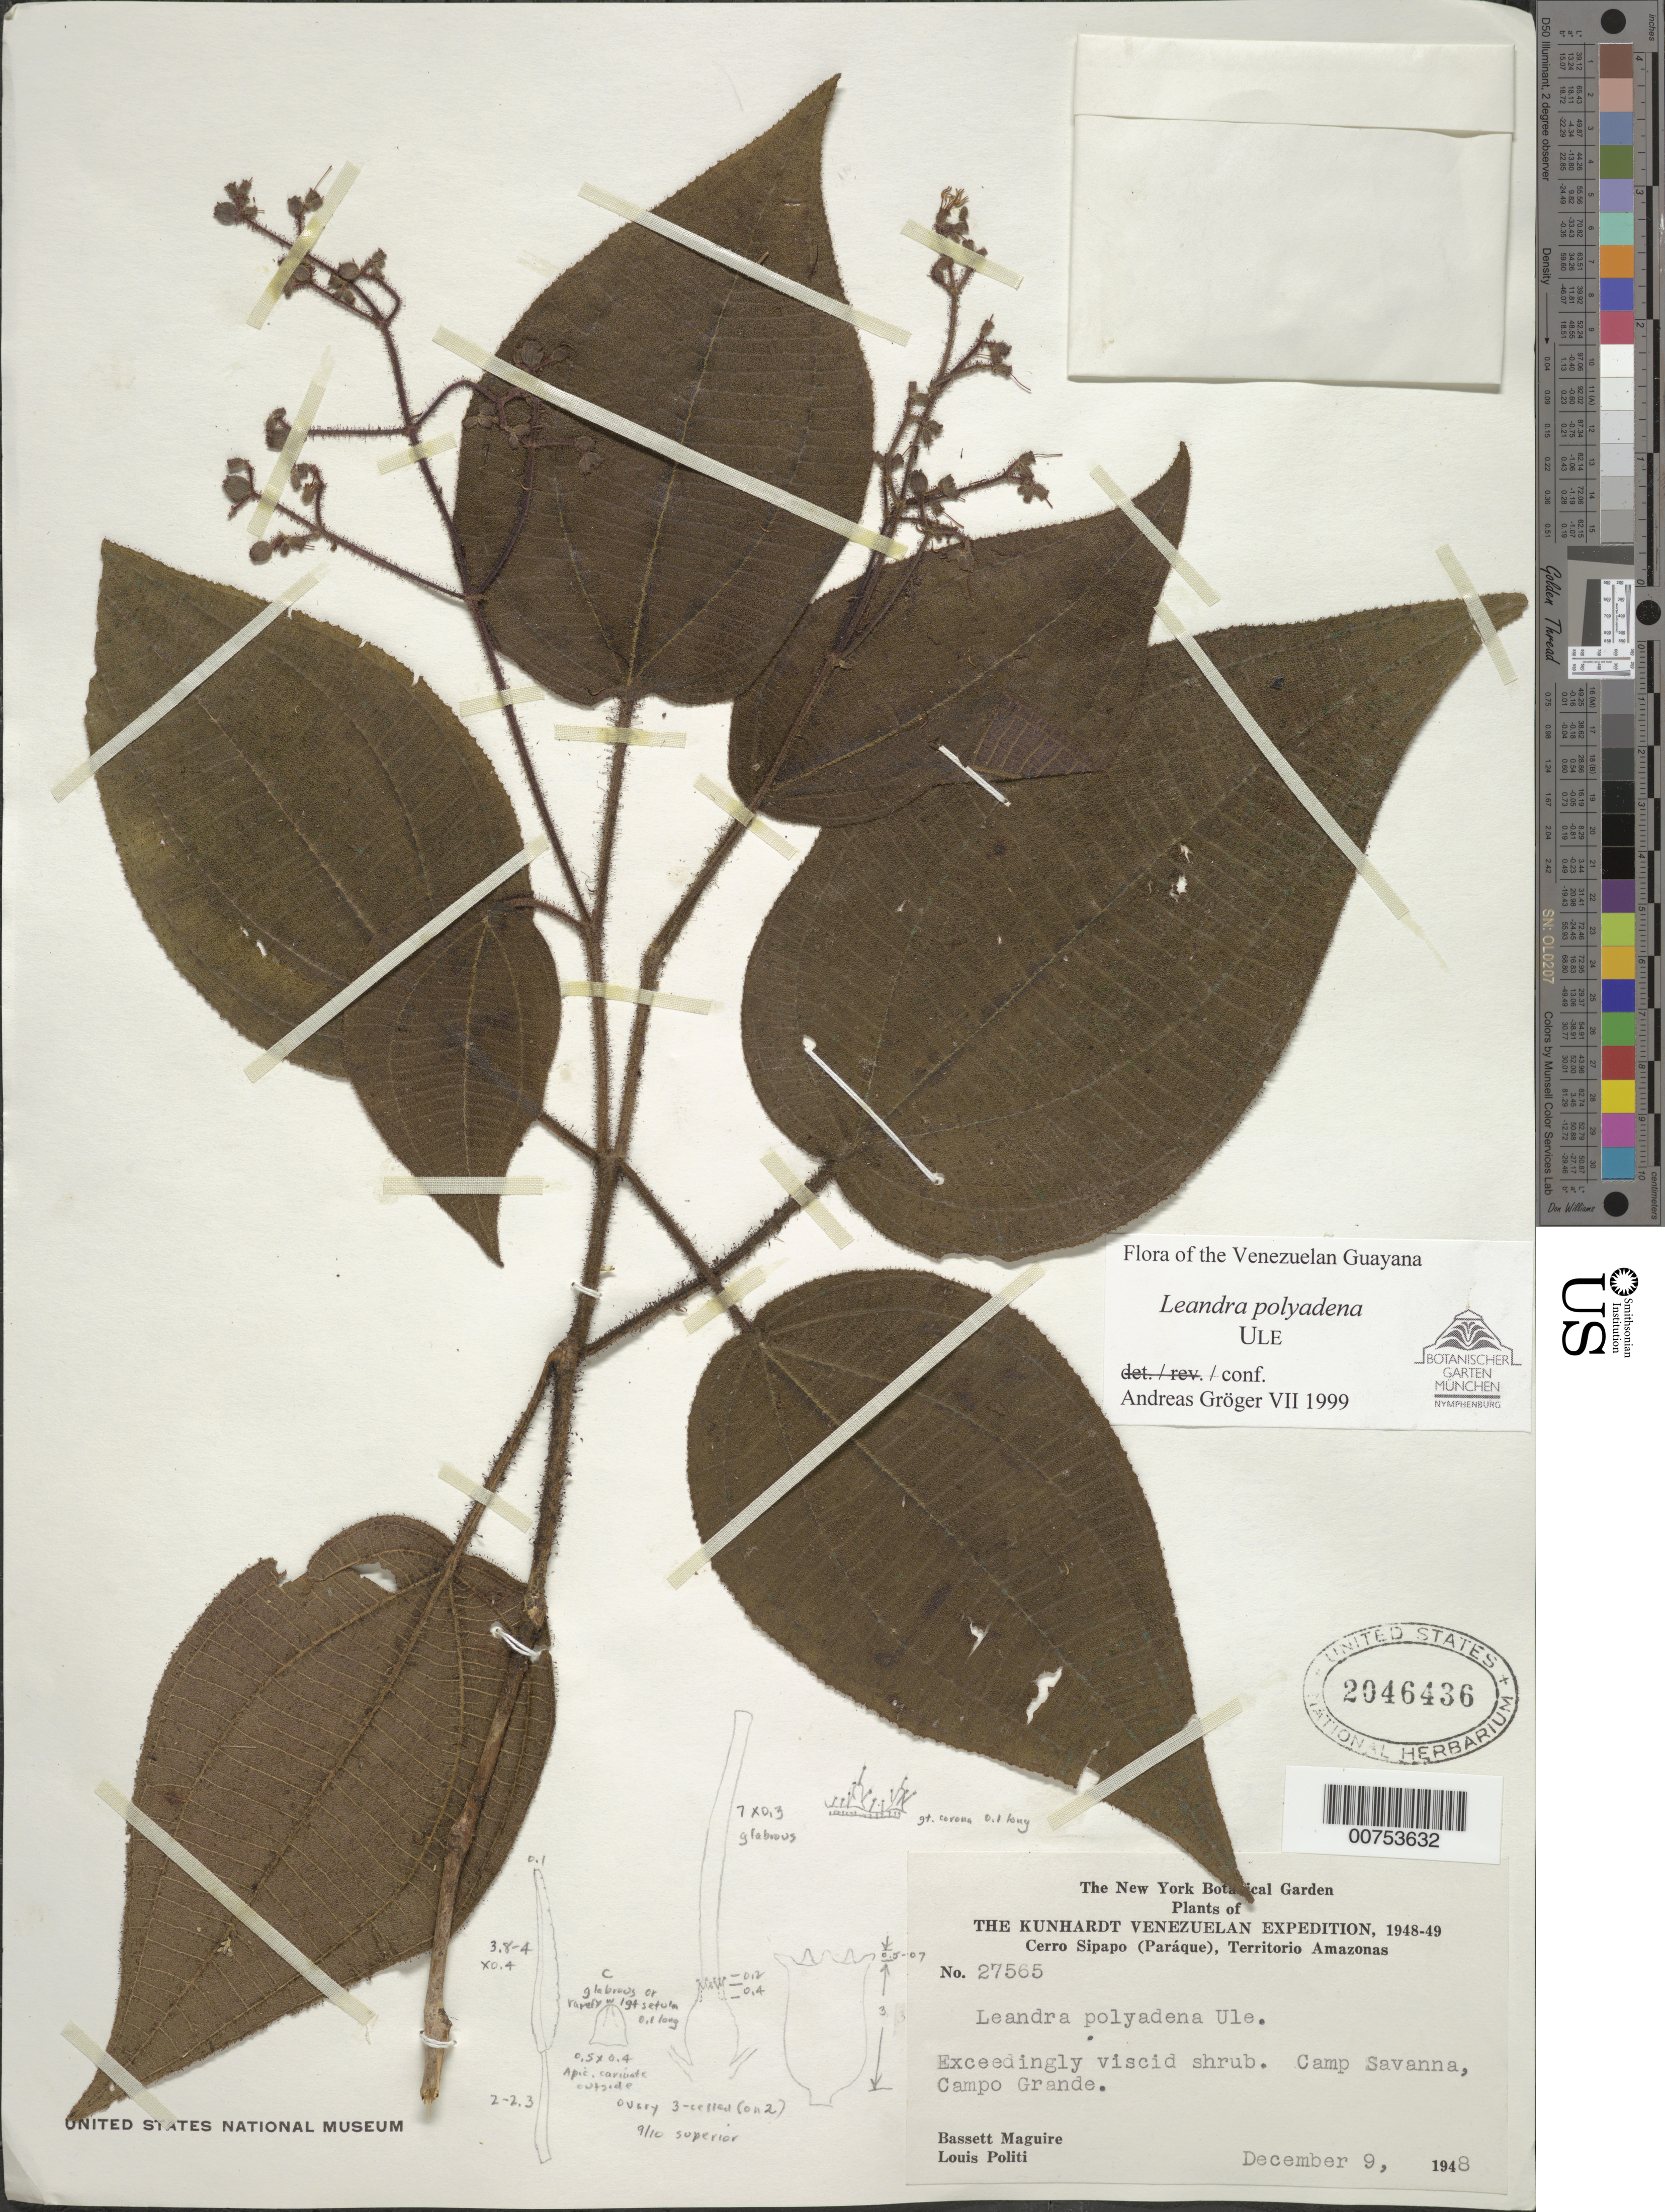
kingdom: Plantae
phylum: Tracheophyta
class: Magnoliopsida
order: Myrtales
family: Melastomataceae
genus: Leandra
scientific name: Leandra polyadena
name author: Ule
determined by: Gröger, A.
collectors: B. Maguire & L. Politi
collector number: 27565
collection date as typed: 9-Dec-48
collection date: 1948-12-09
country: Venezuela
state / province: Amazonas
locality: Cerro Sipapo (Paráque), Campo Grande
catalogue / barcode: US 2046436